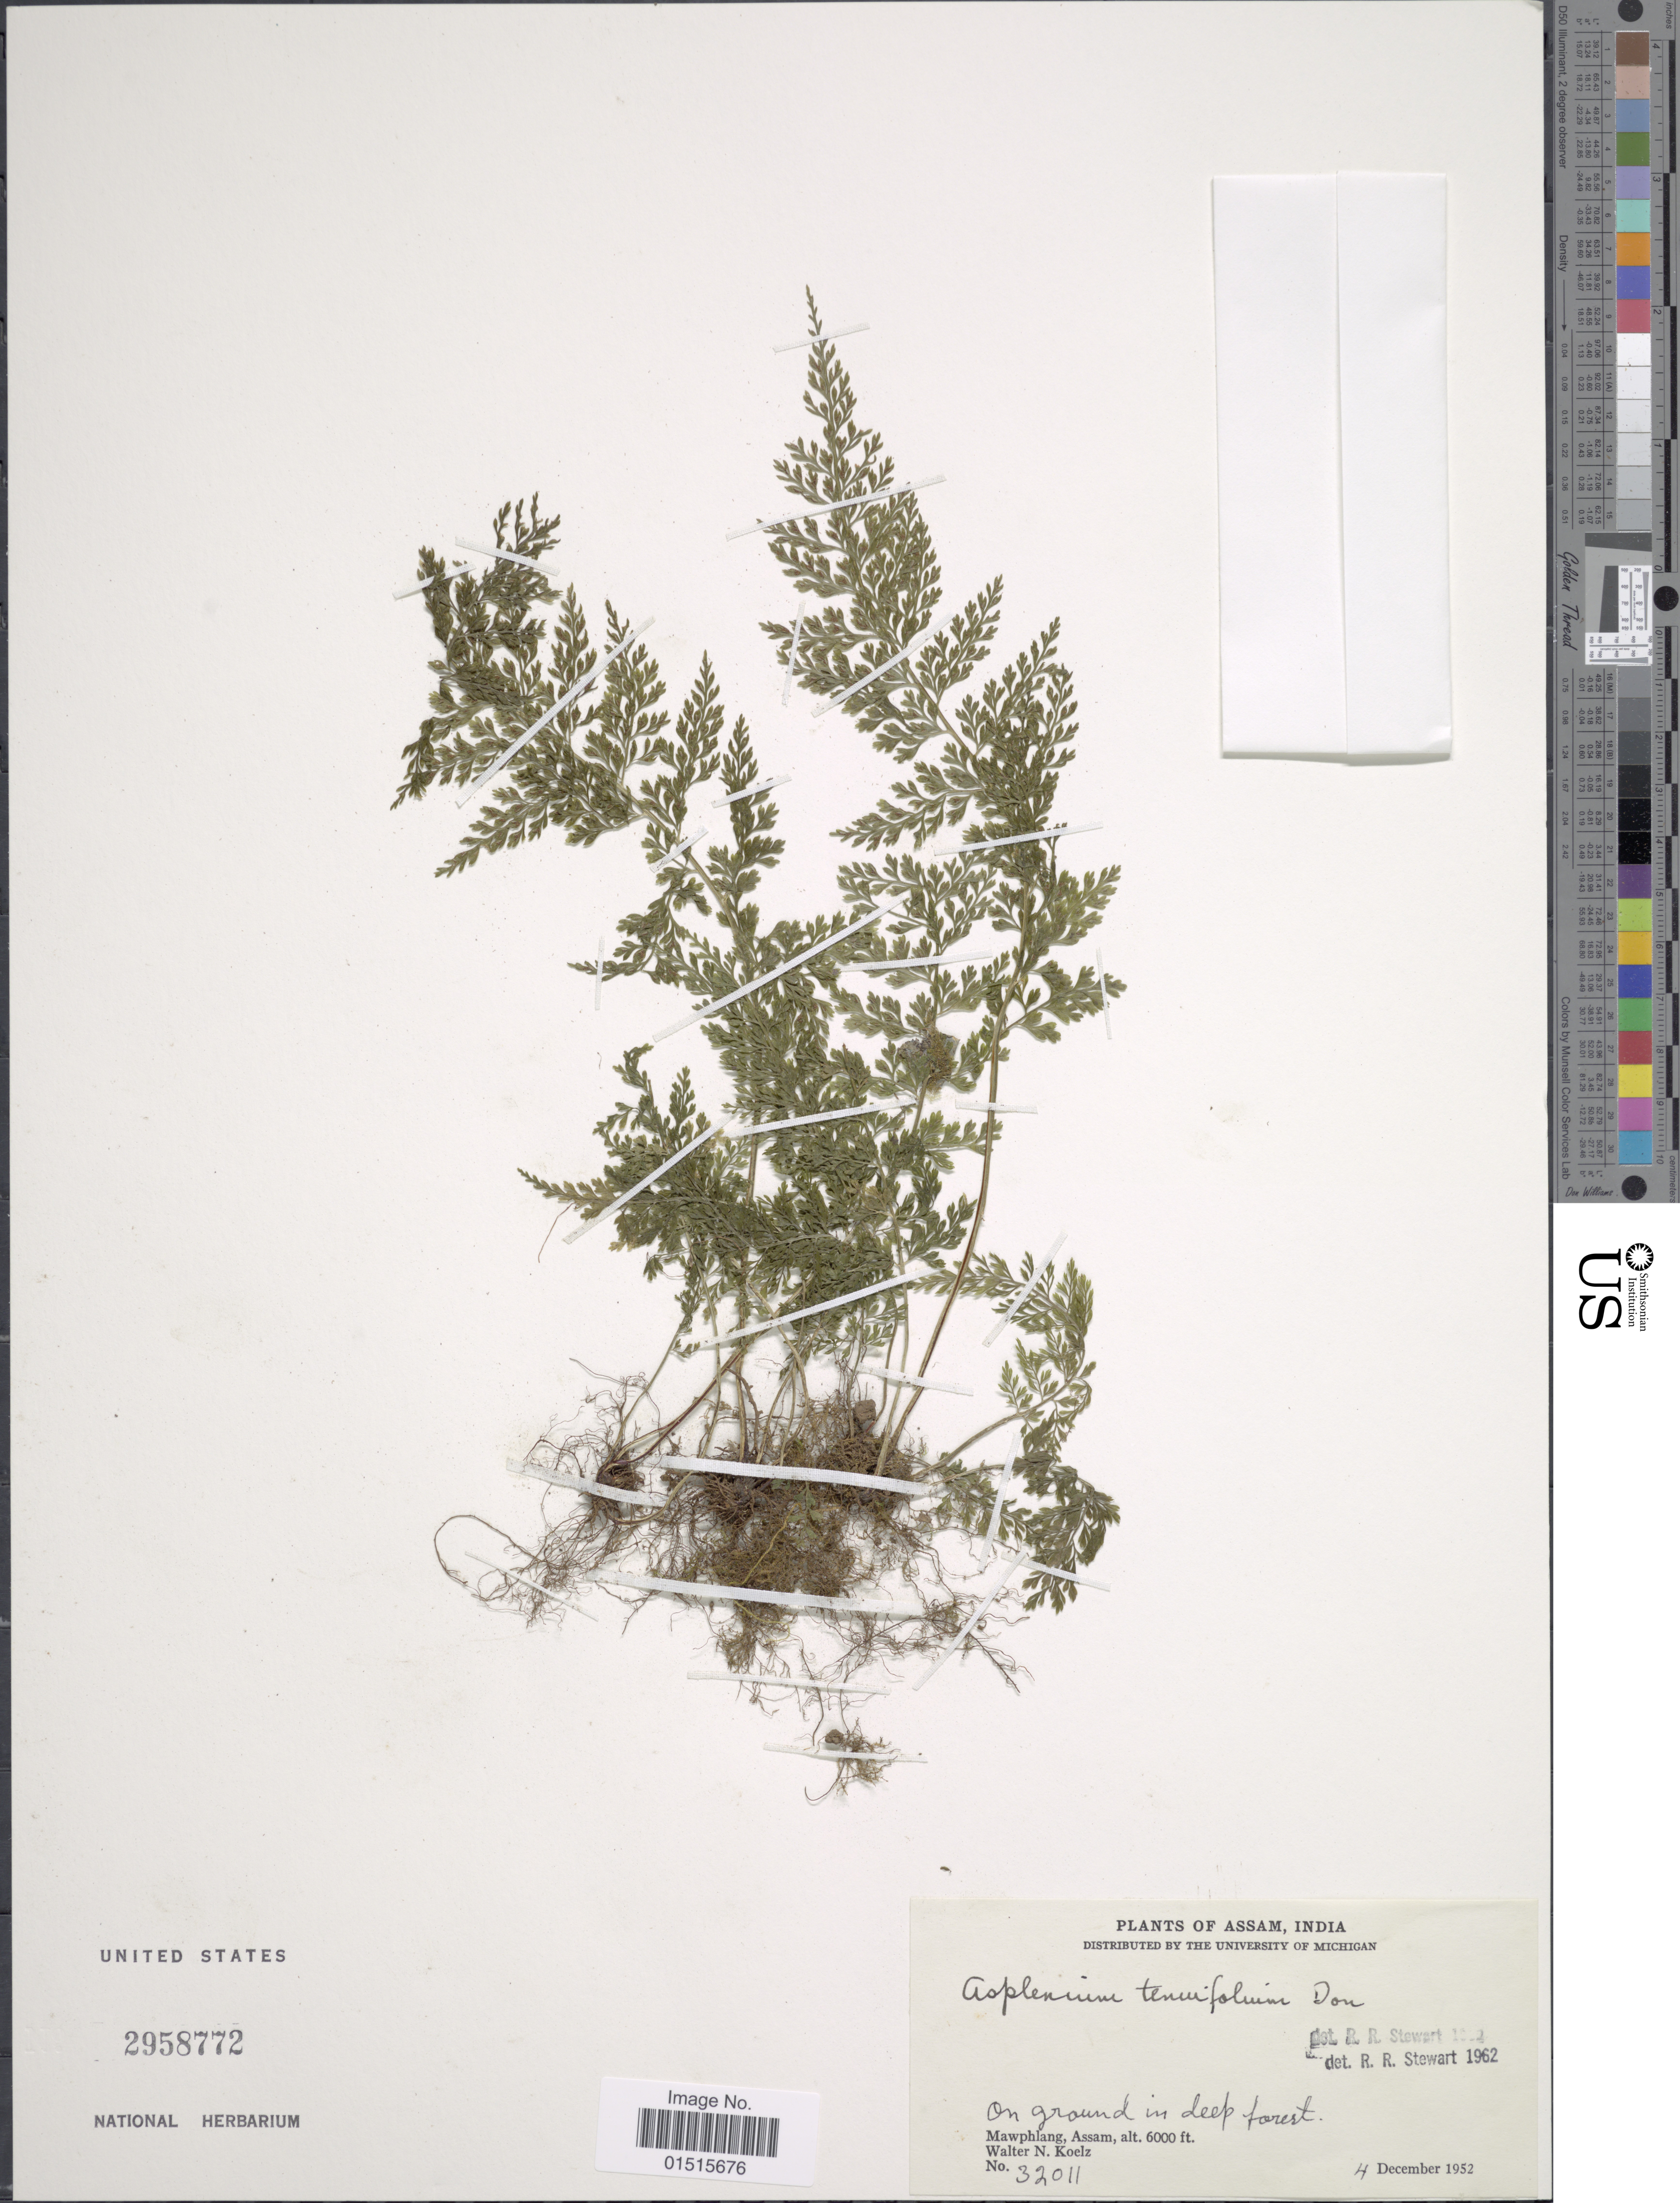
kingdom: Plantae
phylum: Tracheophyta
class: Polypodiopsida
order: Polypodiales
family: Aspleniaceae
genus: Asplenium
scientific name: Asplenium tenuifolium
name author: D. Don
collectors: W. N. Koelz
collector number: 32011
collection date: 1952-12-04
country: India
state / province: Assam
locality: On ground in deep forest, Mawphlang, Assam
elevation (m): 1829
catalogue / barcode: US 2958772